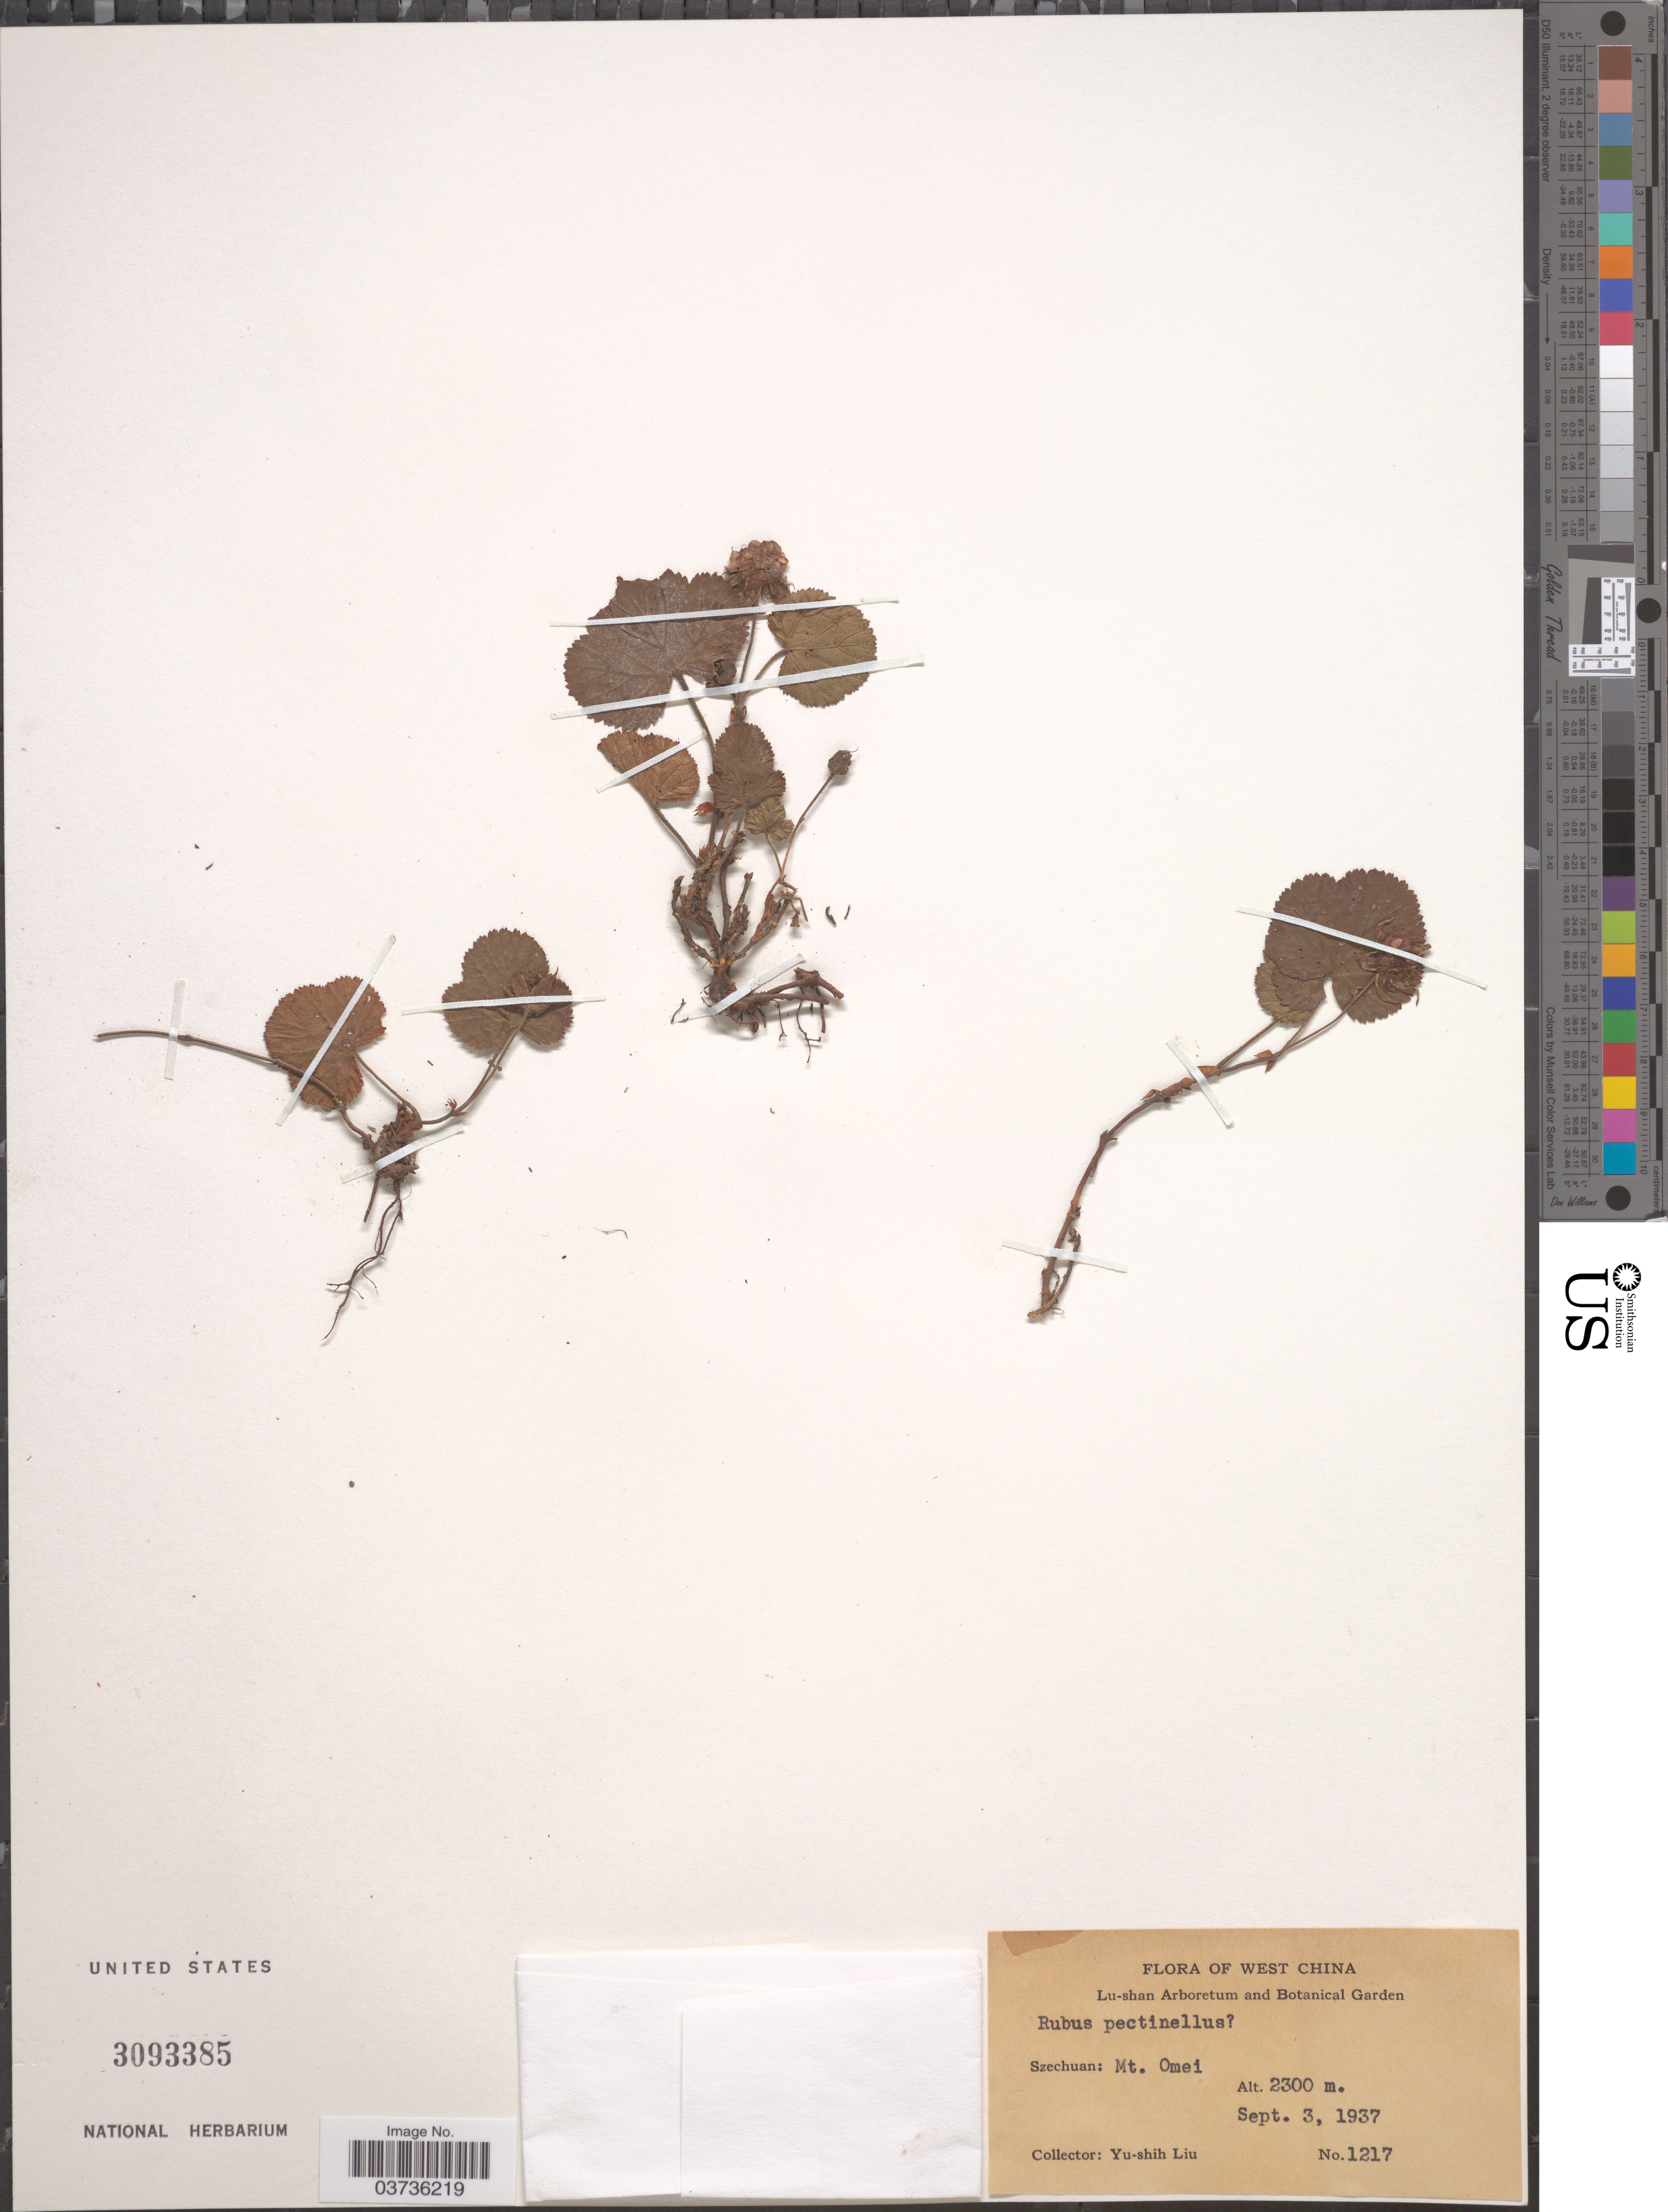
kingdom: Plantae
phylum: Tracheophyta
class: Magnoliopsida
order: Rosales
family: Rosaceae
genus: Rubus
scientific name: Rubus pectinellus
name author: Maxim.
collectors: Y.-S. Liu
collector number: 1217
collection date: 1937-09-03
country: China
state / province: Sichuan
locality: West China. Szechuan: Mt. Omei.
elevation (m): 2300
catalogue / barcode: US 3093385